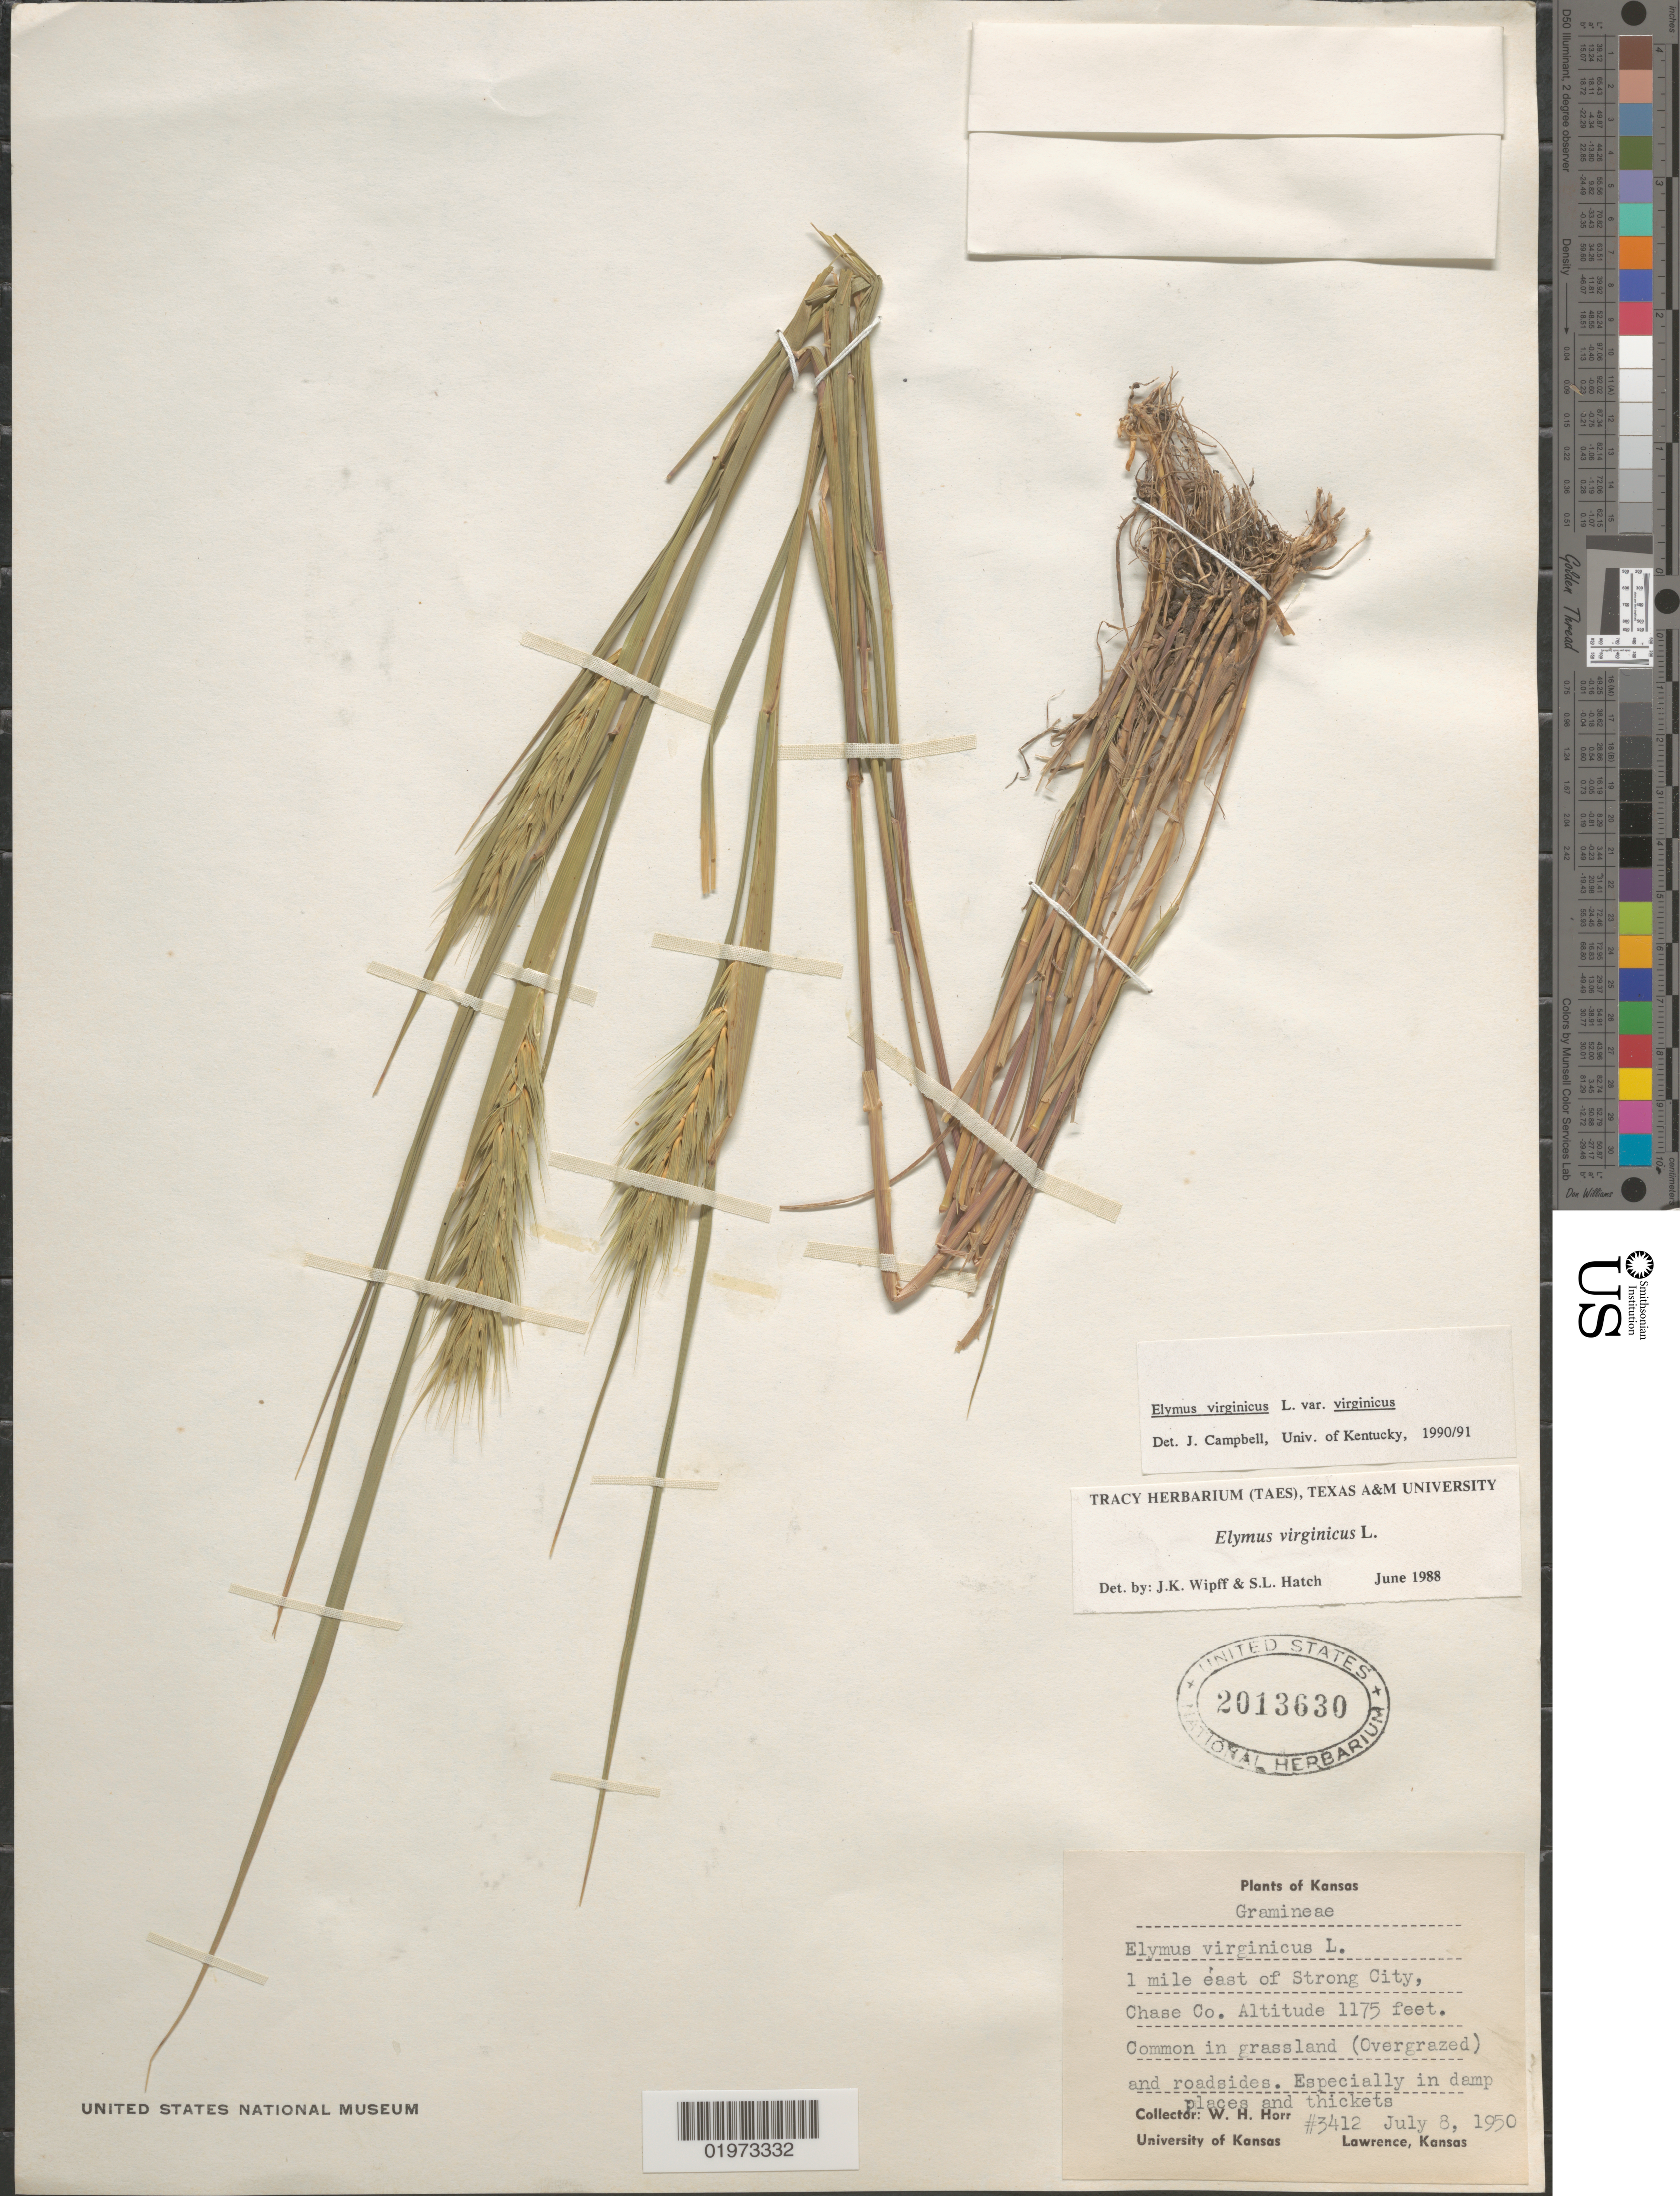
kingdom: Plantae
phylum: Tracheophyta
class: Liliopsida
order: Poales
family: Poaceae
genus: Elymus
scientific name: Elymus virginicus var. virginicus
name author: L.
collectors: W. H. Horr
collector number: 3412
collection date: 1950-07-08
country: United States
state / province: Kansas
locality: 1 miles east of Strong City, Chase Co.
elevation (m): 358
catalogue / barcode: US 2013630